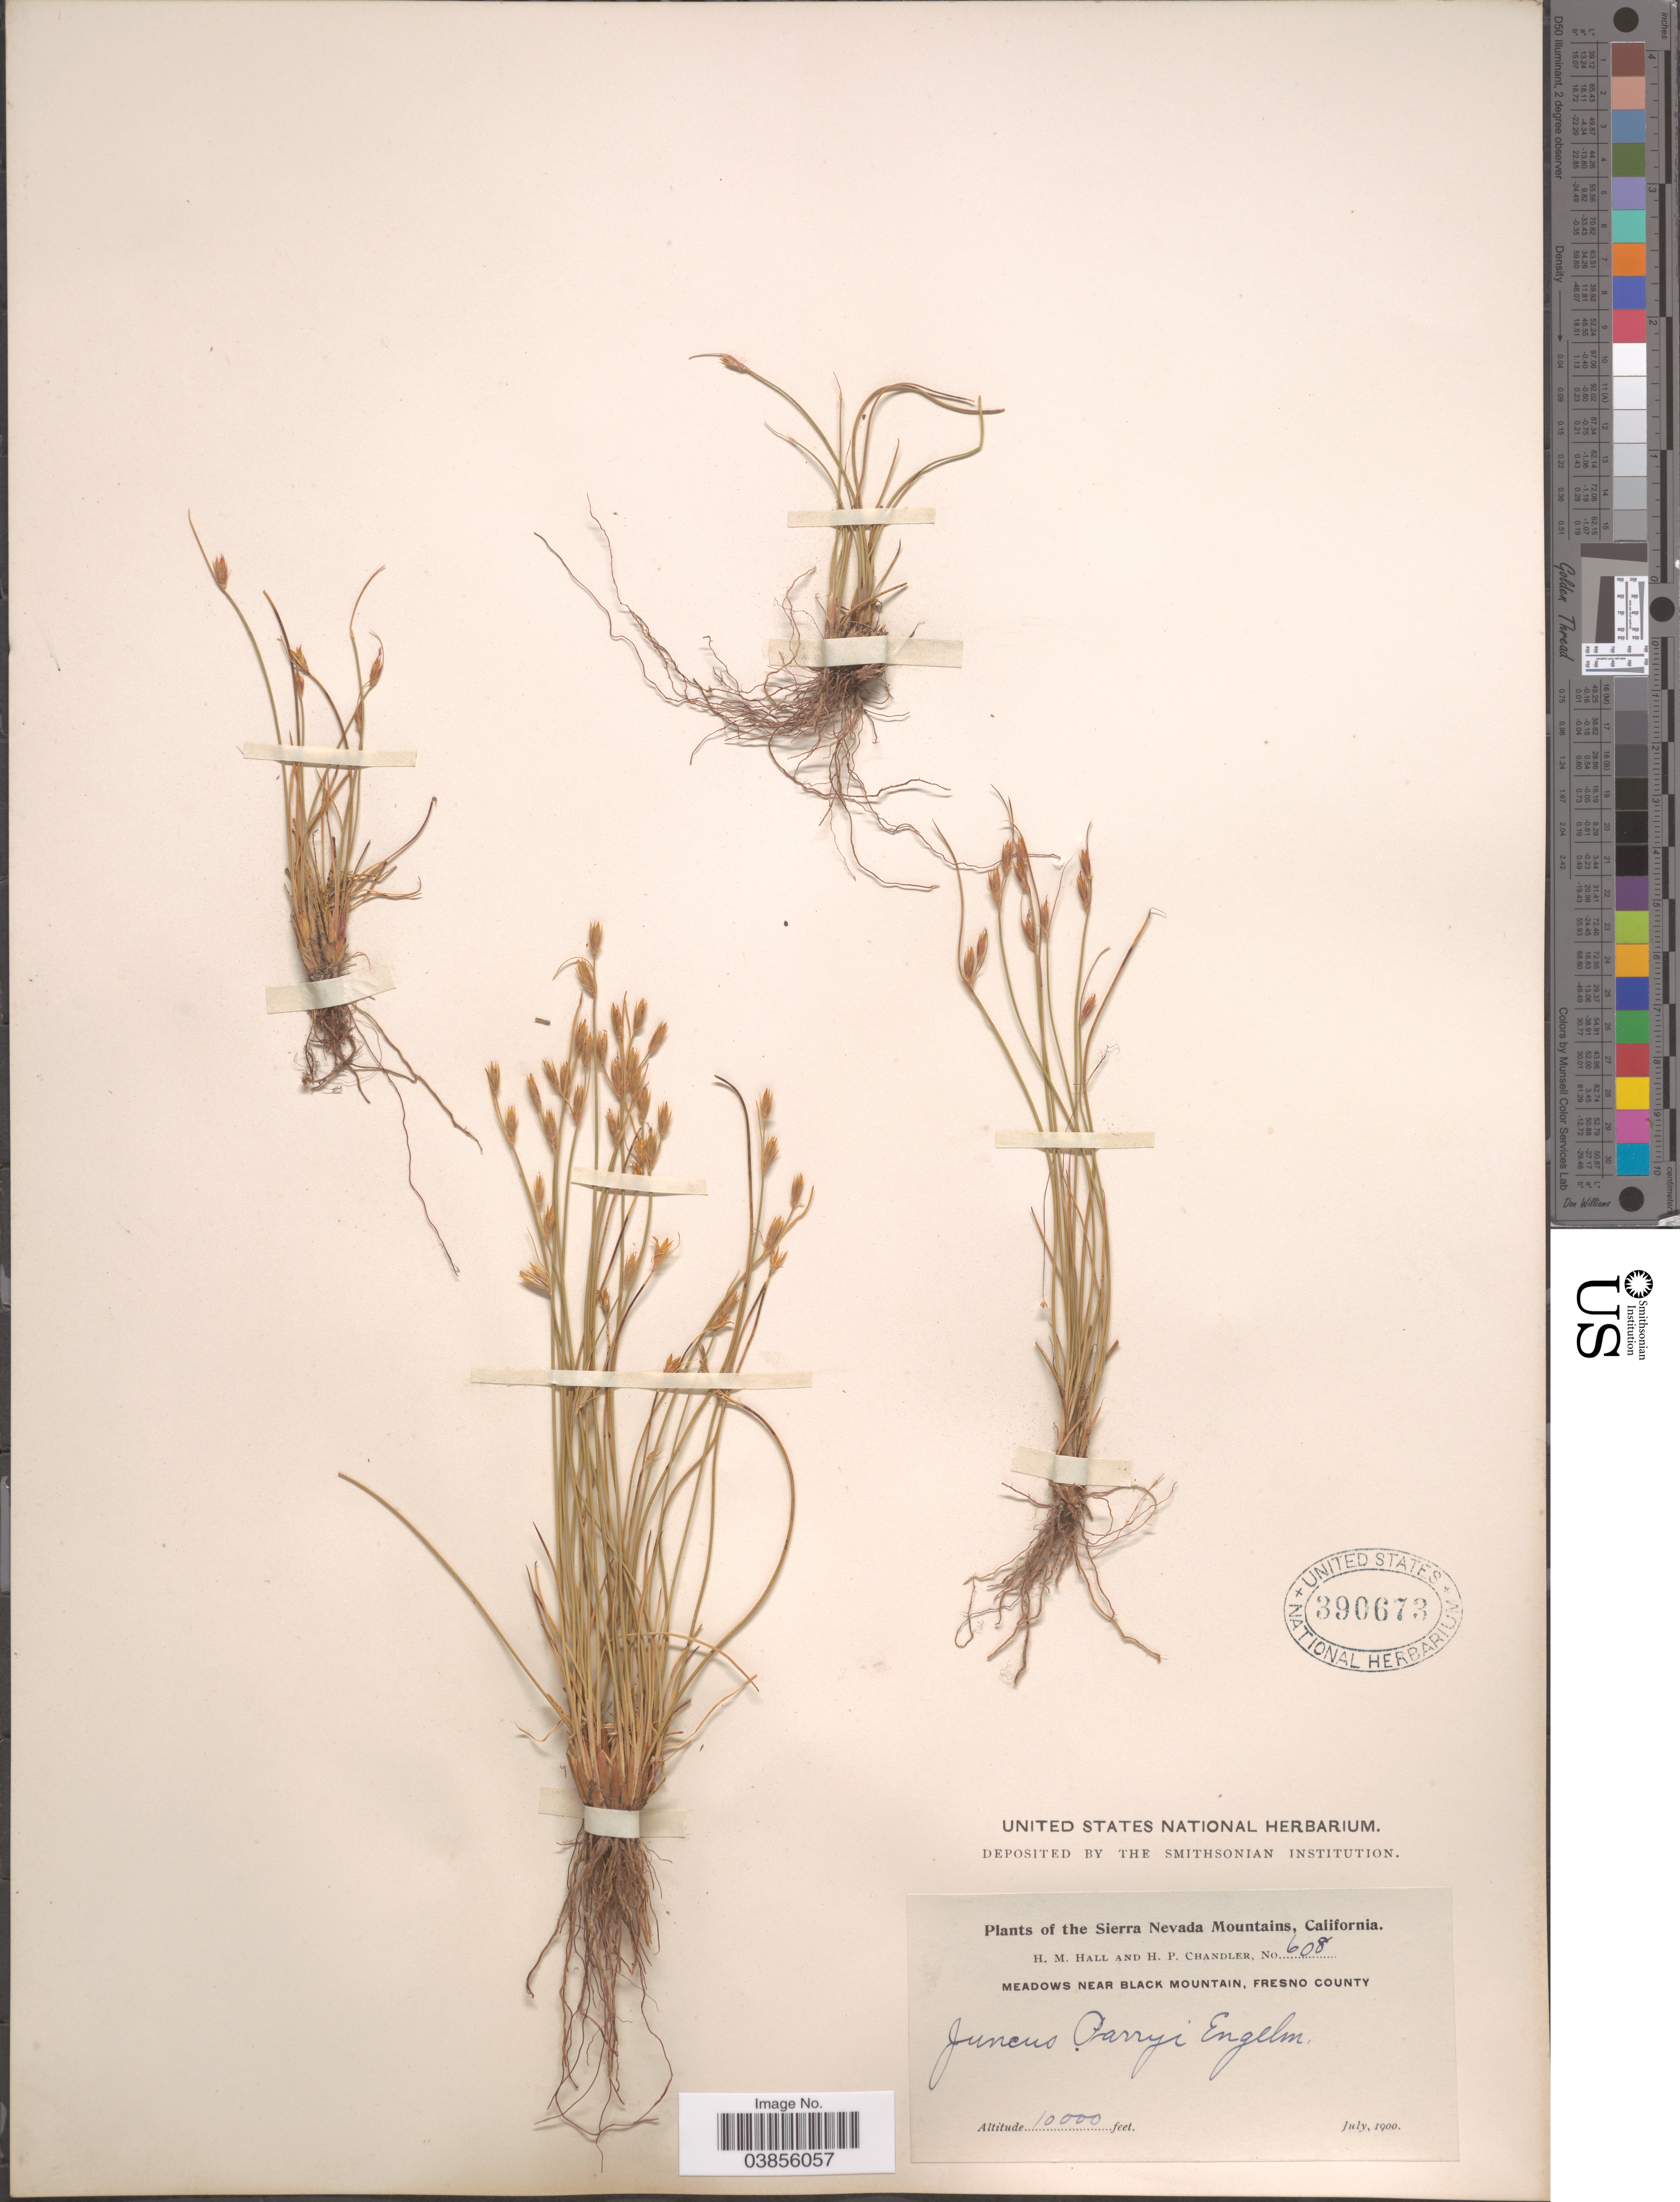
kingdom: Plantae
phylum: Tracheophyta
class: Liliopsida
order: Poales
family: Juncaceae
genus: Juncus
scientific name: Juncus parryi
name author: Engelm.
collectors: H. M. Hall & H. Chandler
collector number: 608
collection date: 1900-07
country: United States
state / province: California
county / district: Fresno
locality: The Sierra Nevada Mountains. Meadows near Black Mountain, Fresno County.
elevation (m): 3048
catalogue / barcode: US 390673